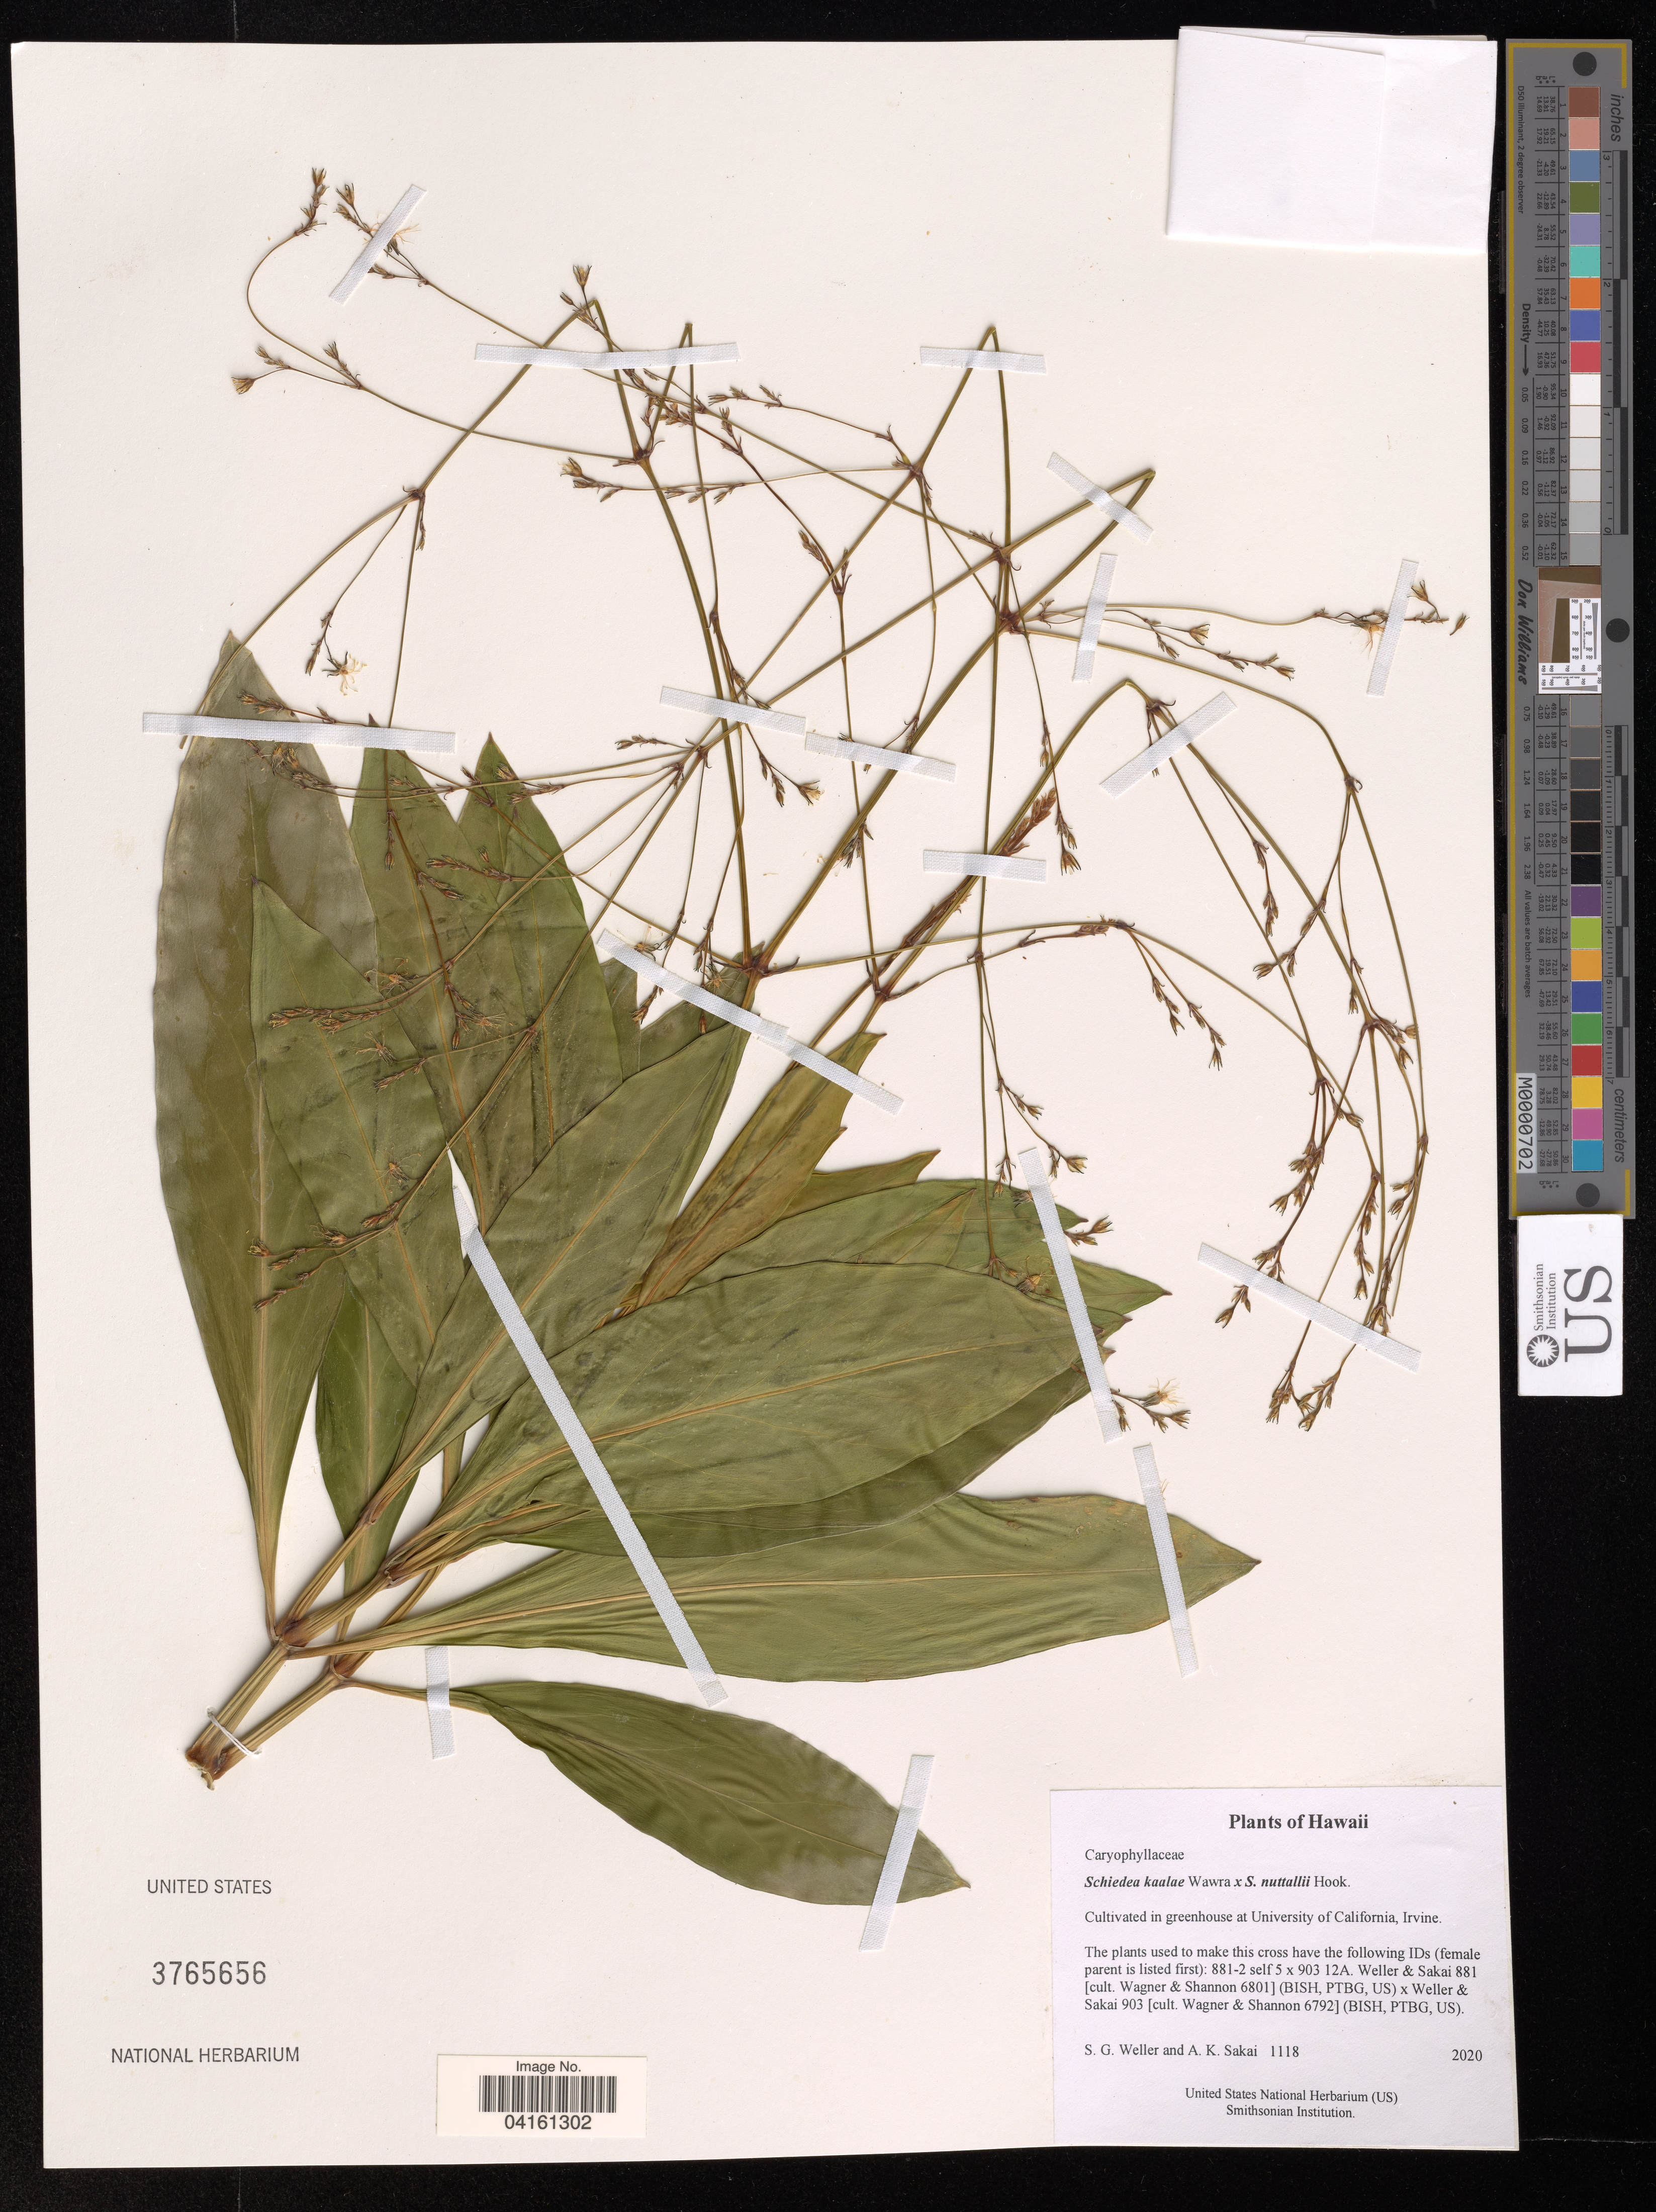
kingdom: Plantae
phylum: Tracheophyta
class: Magnoliopsida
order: Caryophyllales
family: Caryophyllaceae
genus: Schiedea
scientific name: Schiedea kaalae x S. nuttallii Hook.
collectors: S. G. Weller & A. Sakai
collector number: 1118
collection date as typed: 2020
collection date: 2020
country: United States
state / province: California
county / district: Orange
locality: Cultivated in greenhouse at University of California, Irvine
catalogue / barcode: US 3765656